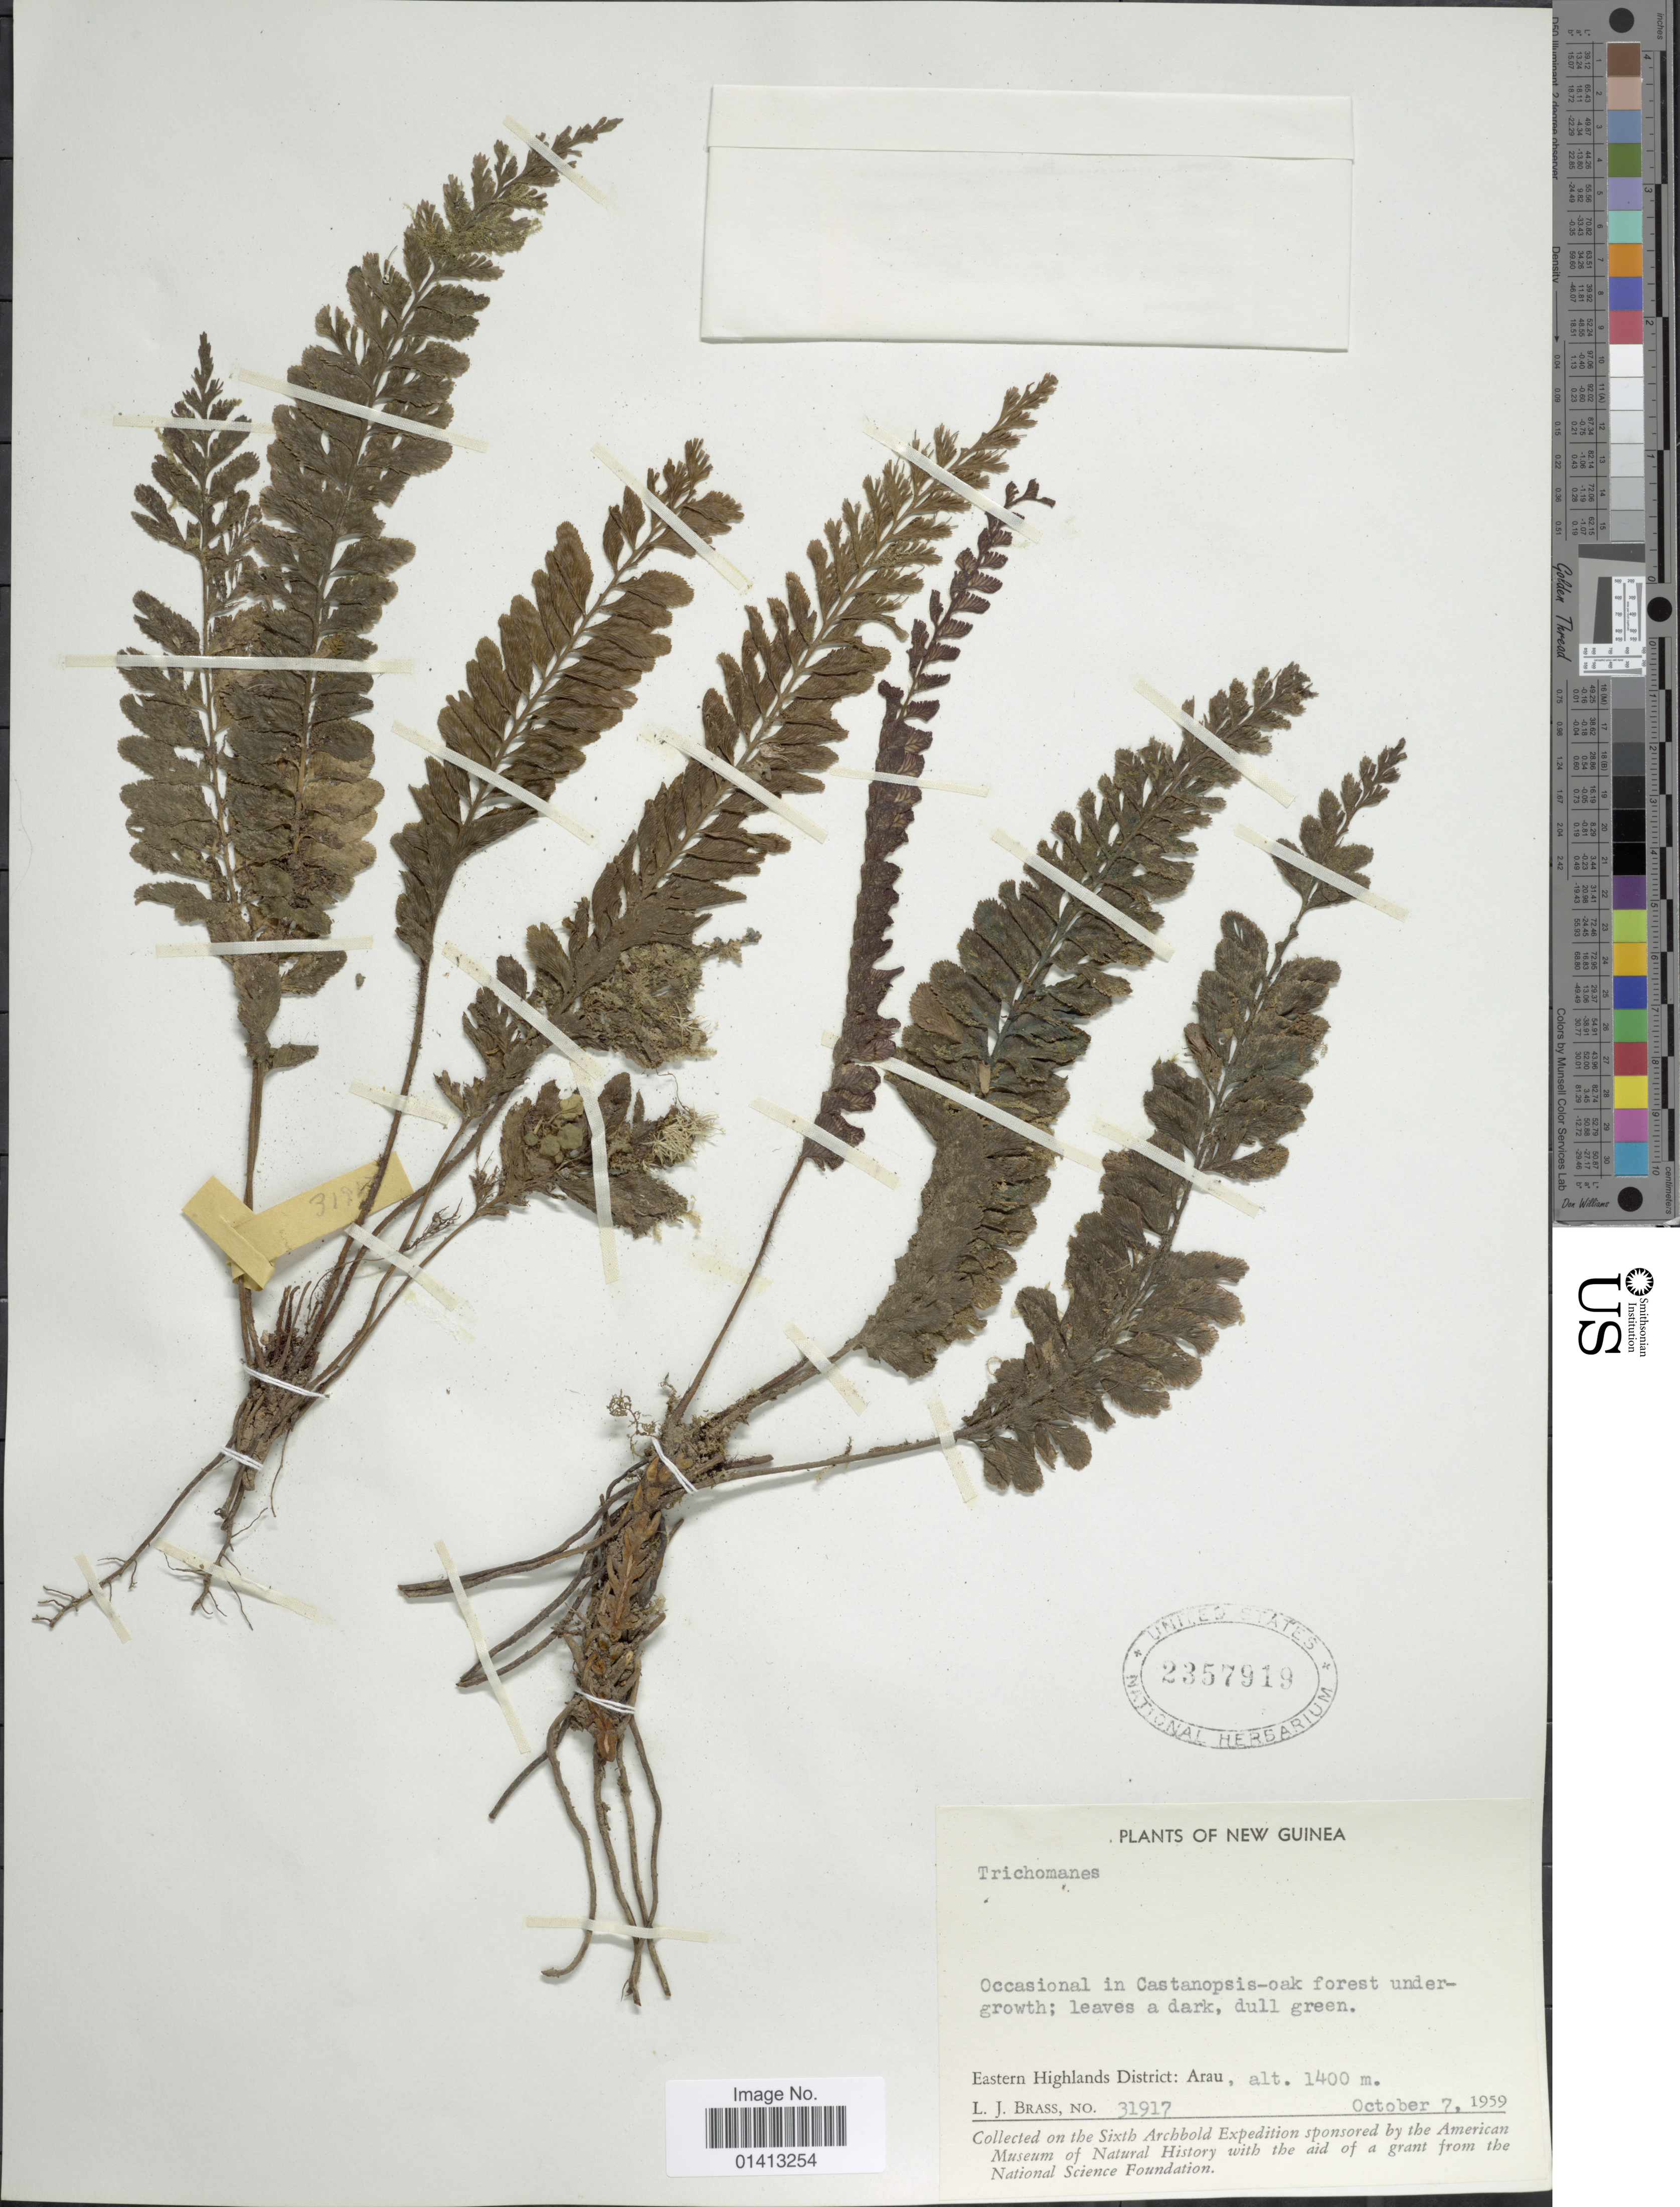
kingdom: Plantae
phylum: Tracheophyta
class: Polypodiopsida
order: Hymenophyllales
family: Hymenophyllaceae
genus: Crepidomanes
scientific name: Crepidomanes sp.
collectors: L. J. Brass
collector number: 31917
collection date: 1959-10-07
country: Papua New Guinea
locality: New Guinea, Eastern Highlands Districrt: Arau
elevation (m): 1400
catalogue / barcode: US 2357919